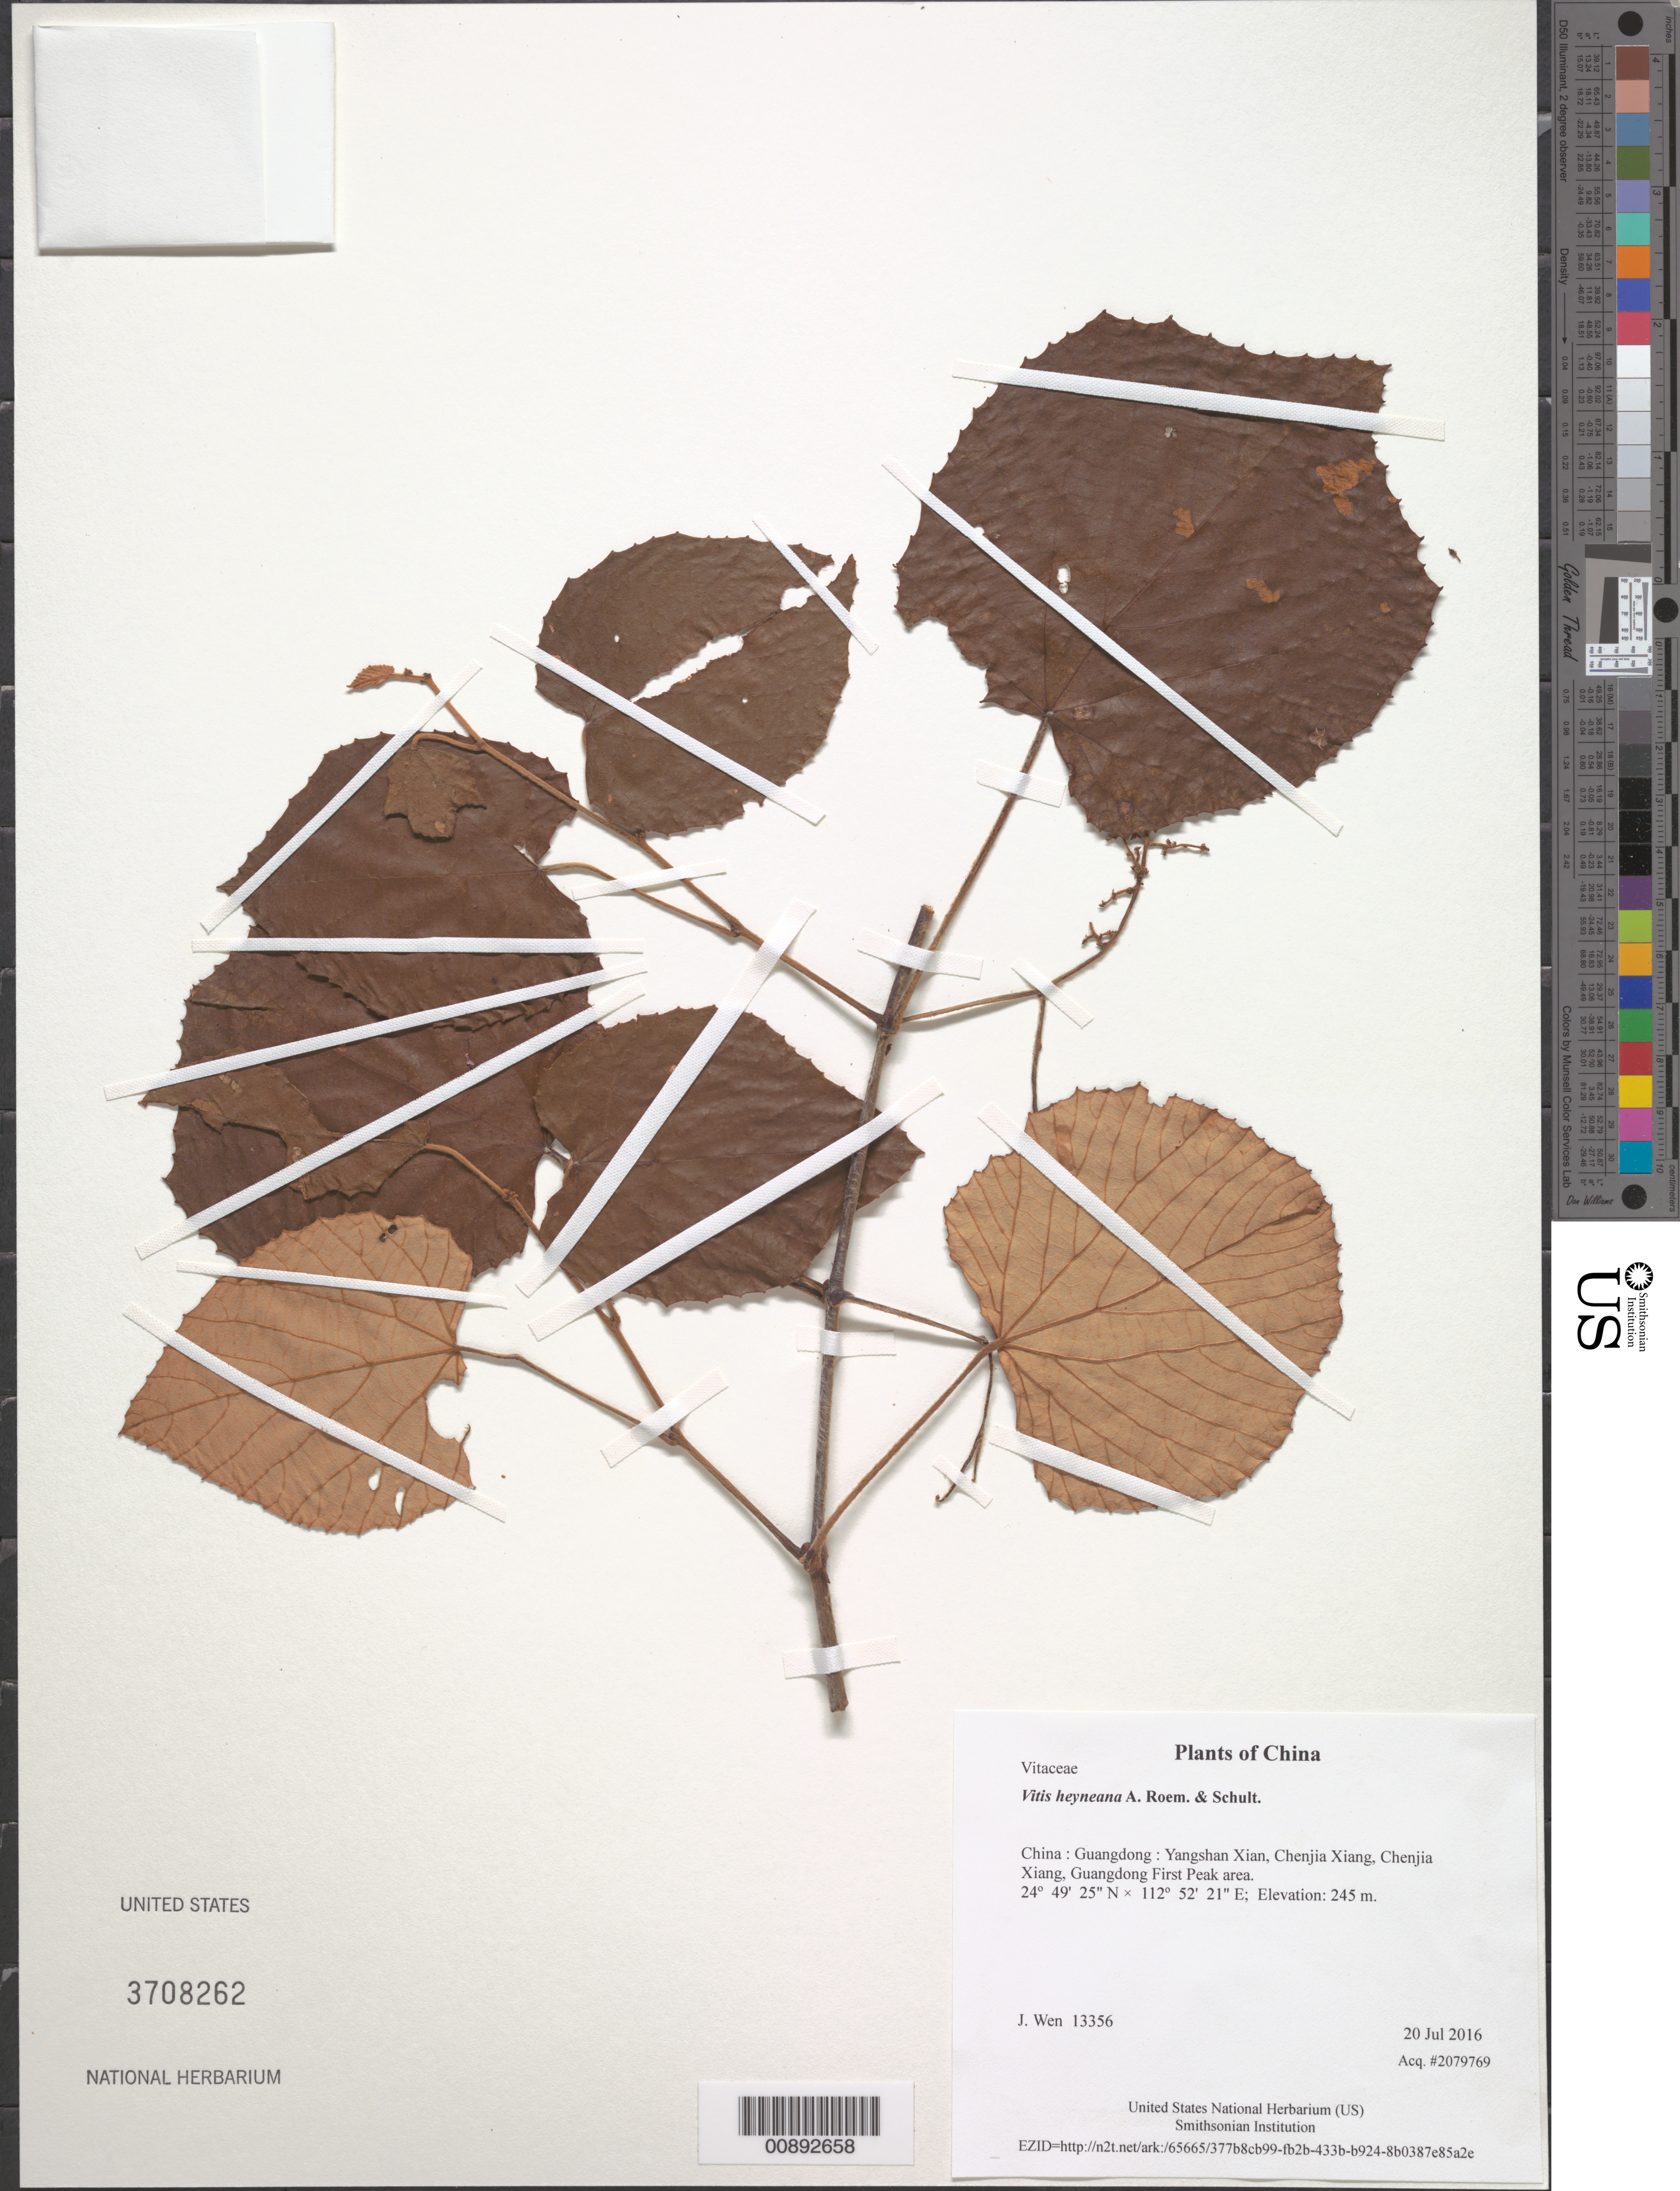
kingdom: Plantae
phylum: Tracheophyta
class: Magnoliopsida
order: Vitales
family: Vitaceae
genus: Vitis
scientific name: Vitis heyneana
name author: A. Roem. & Schult.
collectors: J. Wen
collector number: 13356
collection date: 2016-07-20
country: China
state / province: Guangdong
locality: Yangshan Xian, Chenjia Xiang, Chenjia Xiang, Guangdong First Peak area.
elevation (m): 245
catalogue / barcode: US 3708262